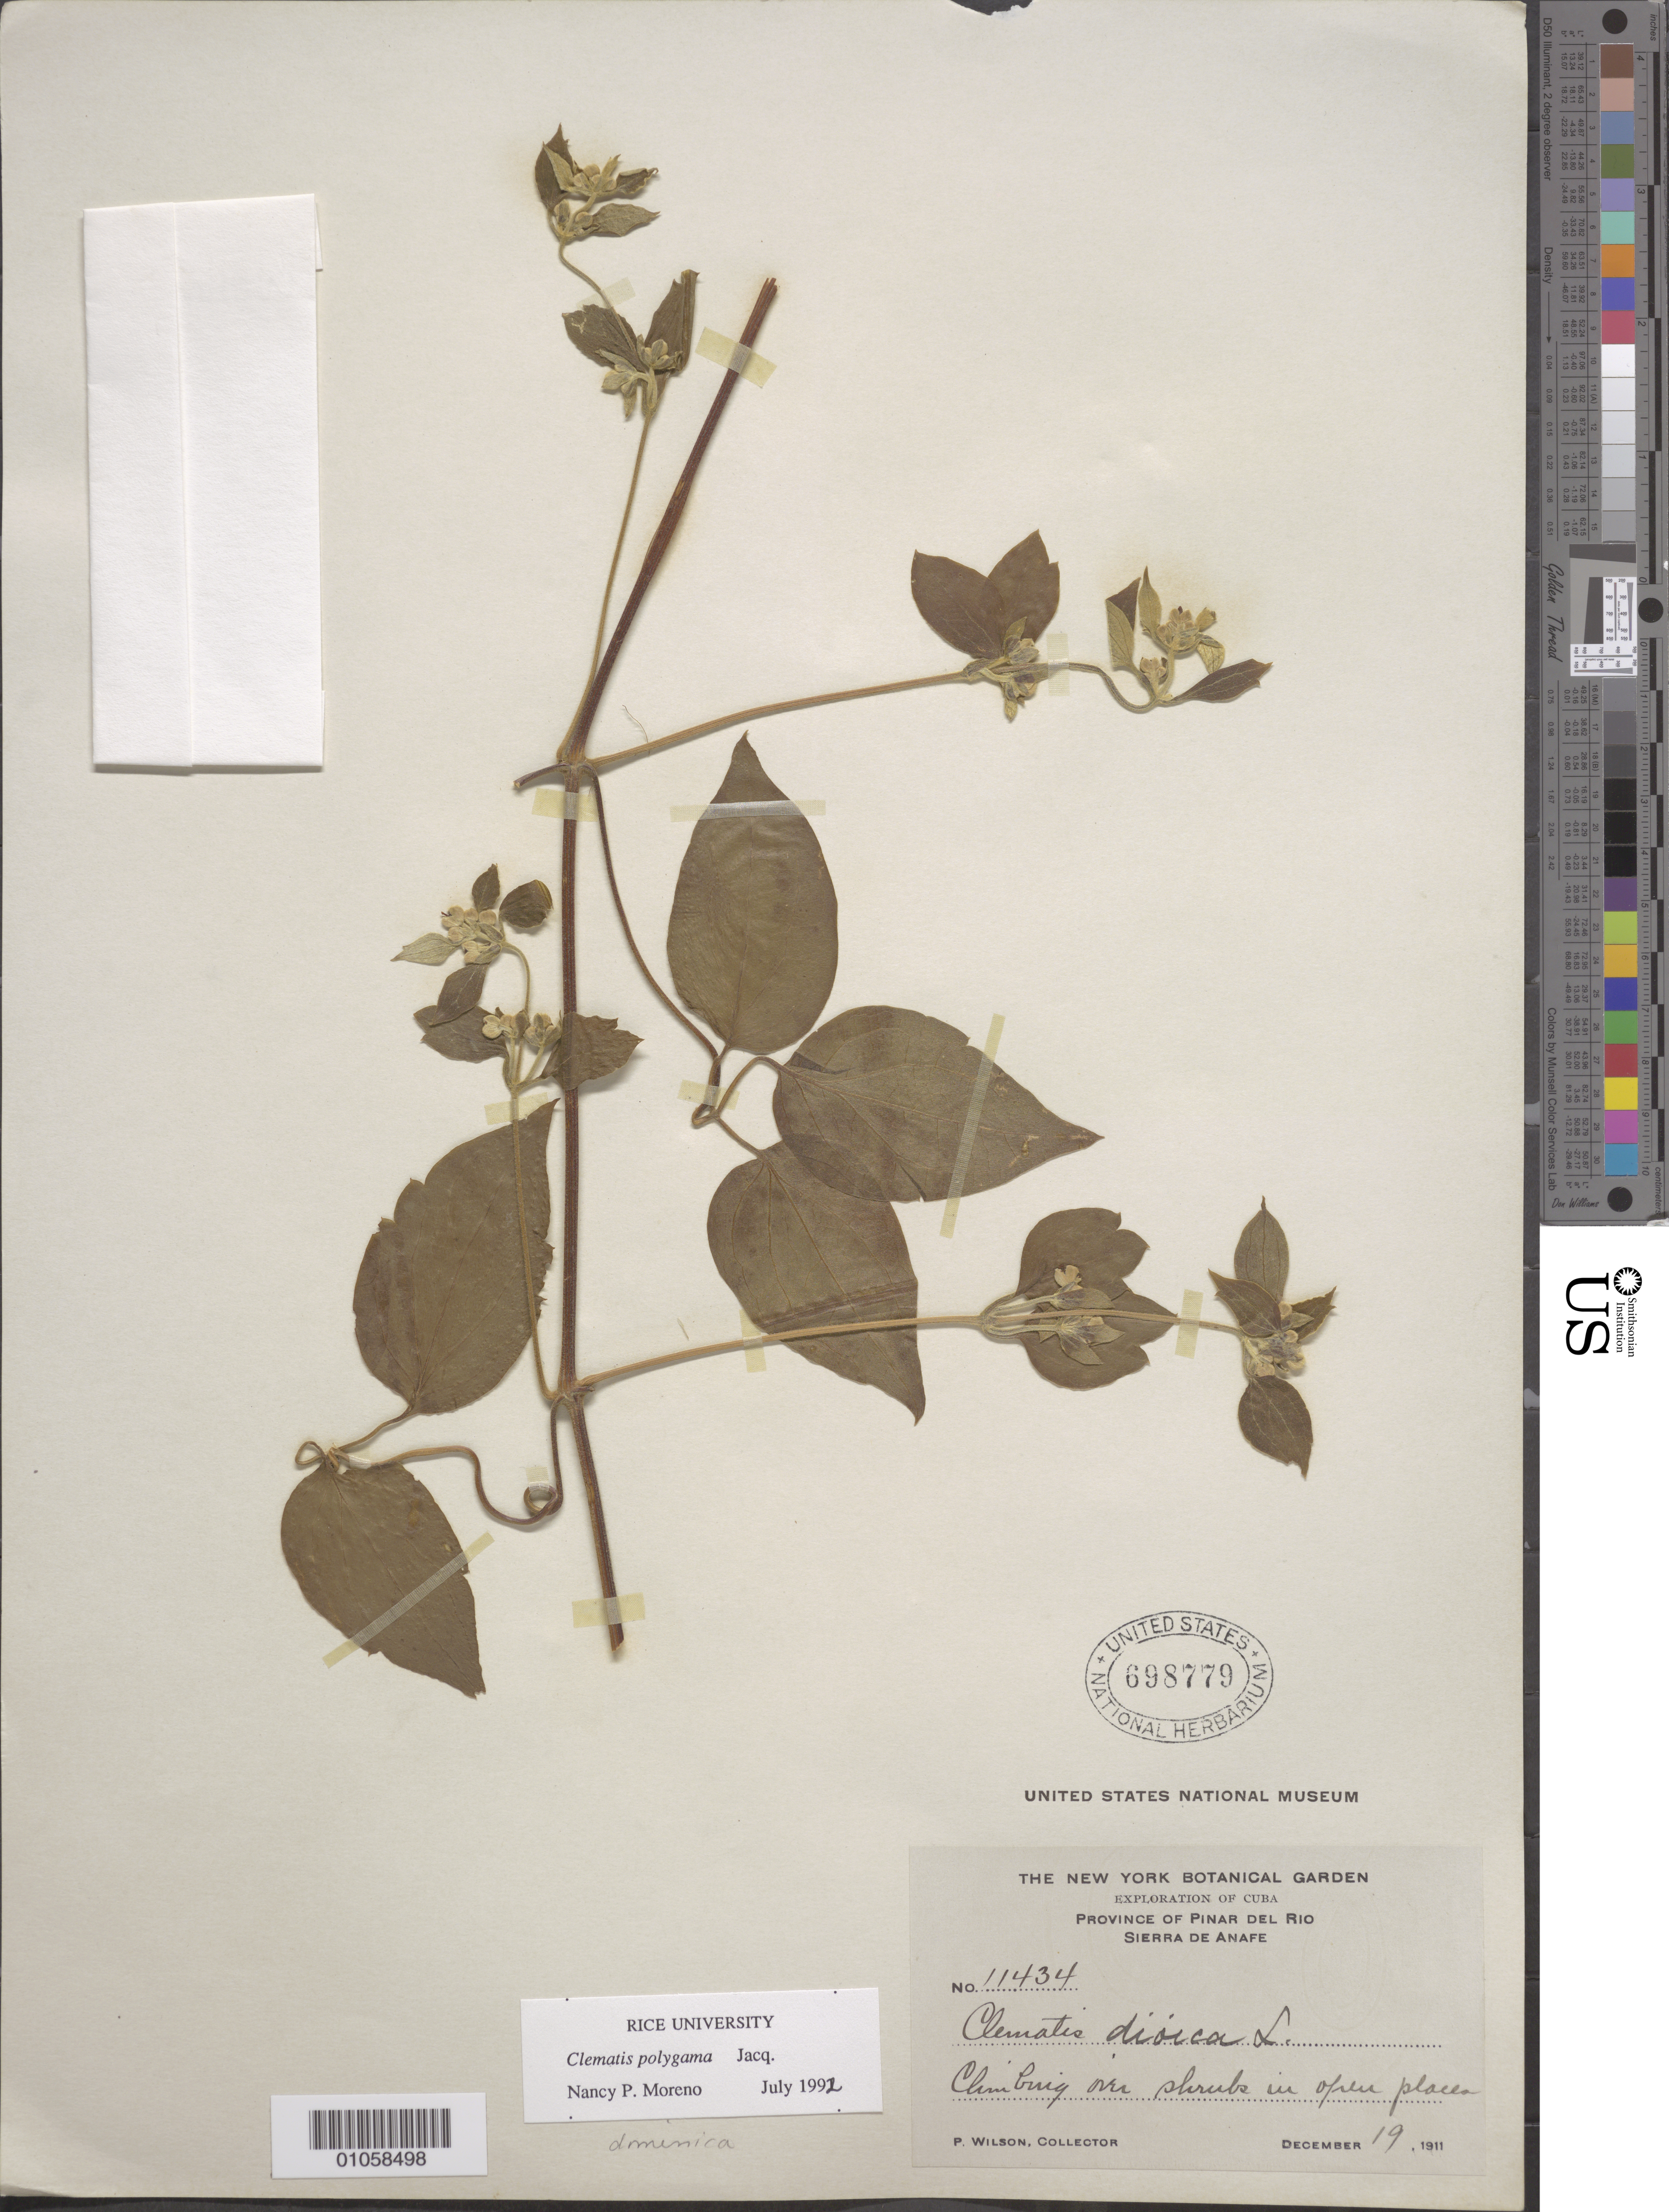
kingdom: Plantae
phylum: Tracheophyta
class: Magnoliopsida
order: Ranunculales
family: Ranunculaceae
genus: Clematis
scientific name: Clematis polygama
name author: Jacq.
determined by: Moreno, N. P.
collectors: P. Wilson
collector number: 11434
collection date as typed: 19 Dec 1911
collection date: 1911-12-19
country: Cuba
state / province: Pinar del Río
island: Cuba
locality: Sierra de Anafe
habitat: Climbing on shrubs in open places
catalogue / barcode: US 698779